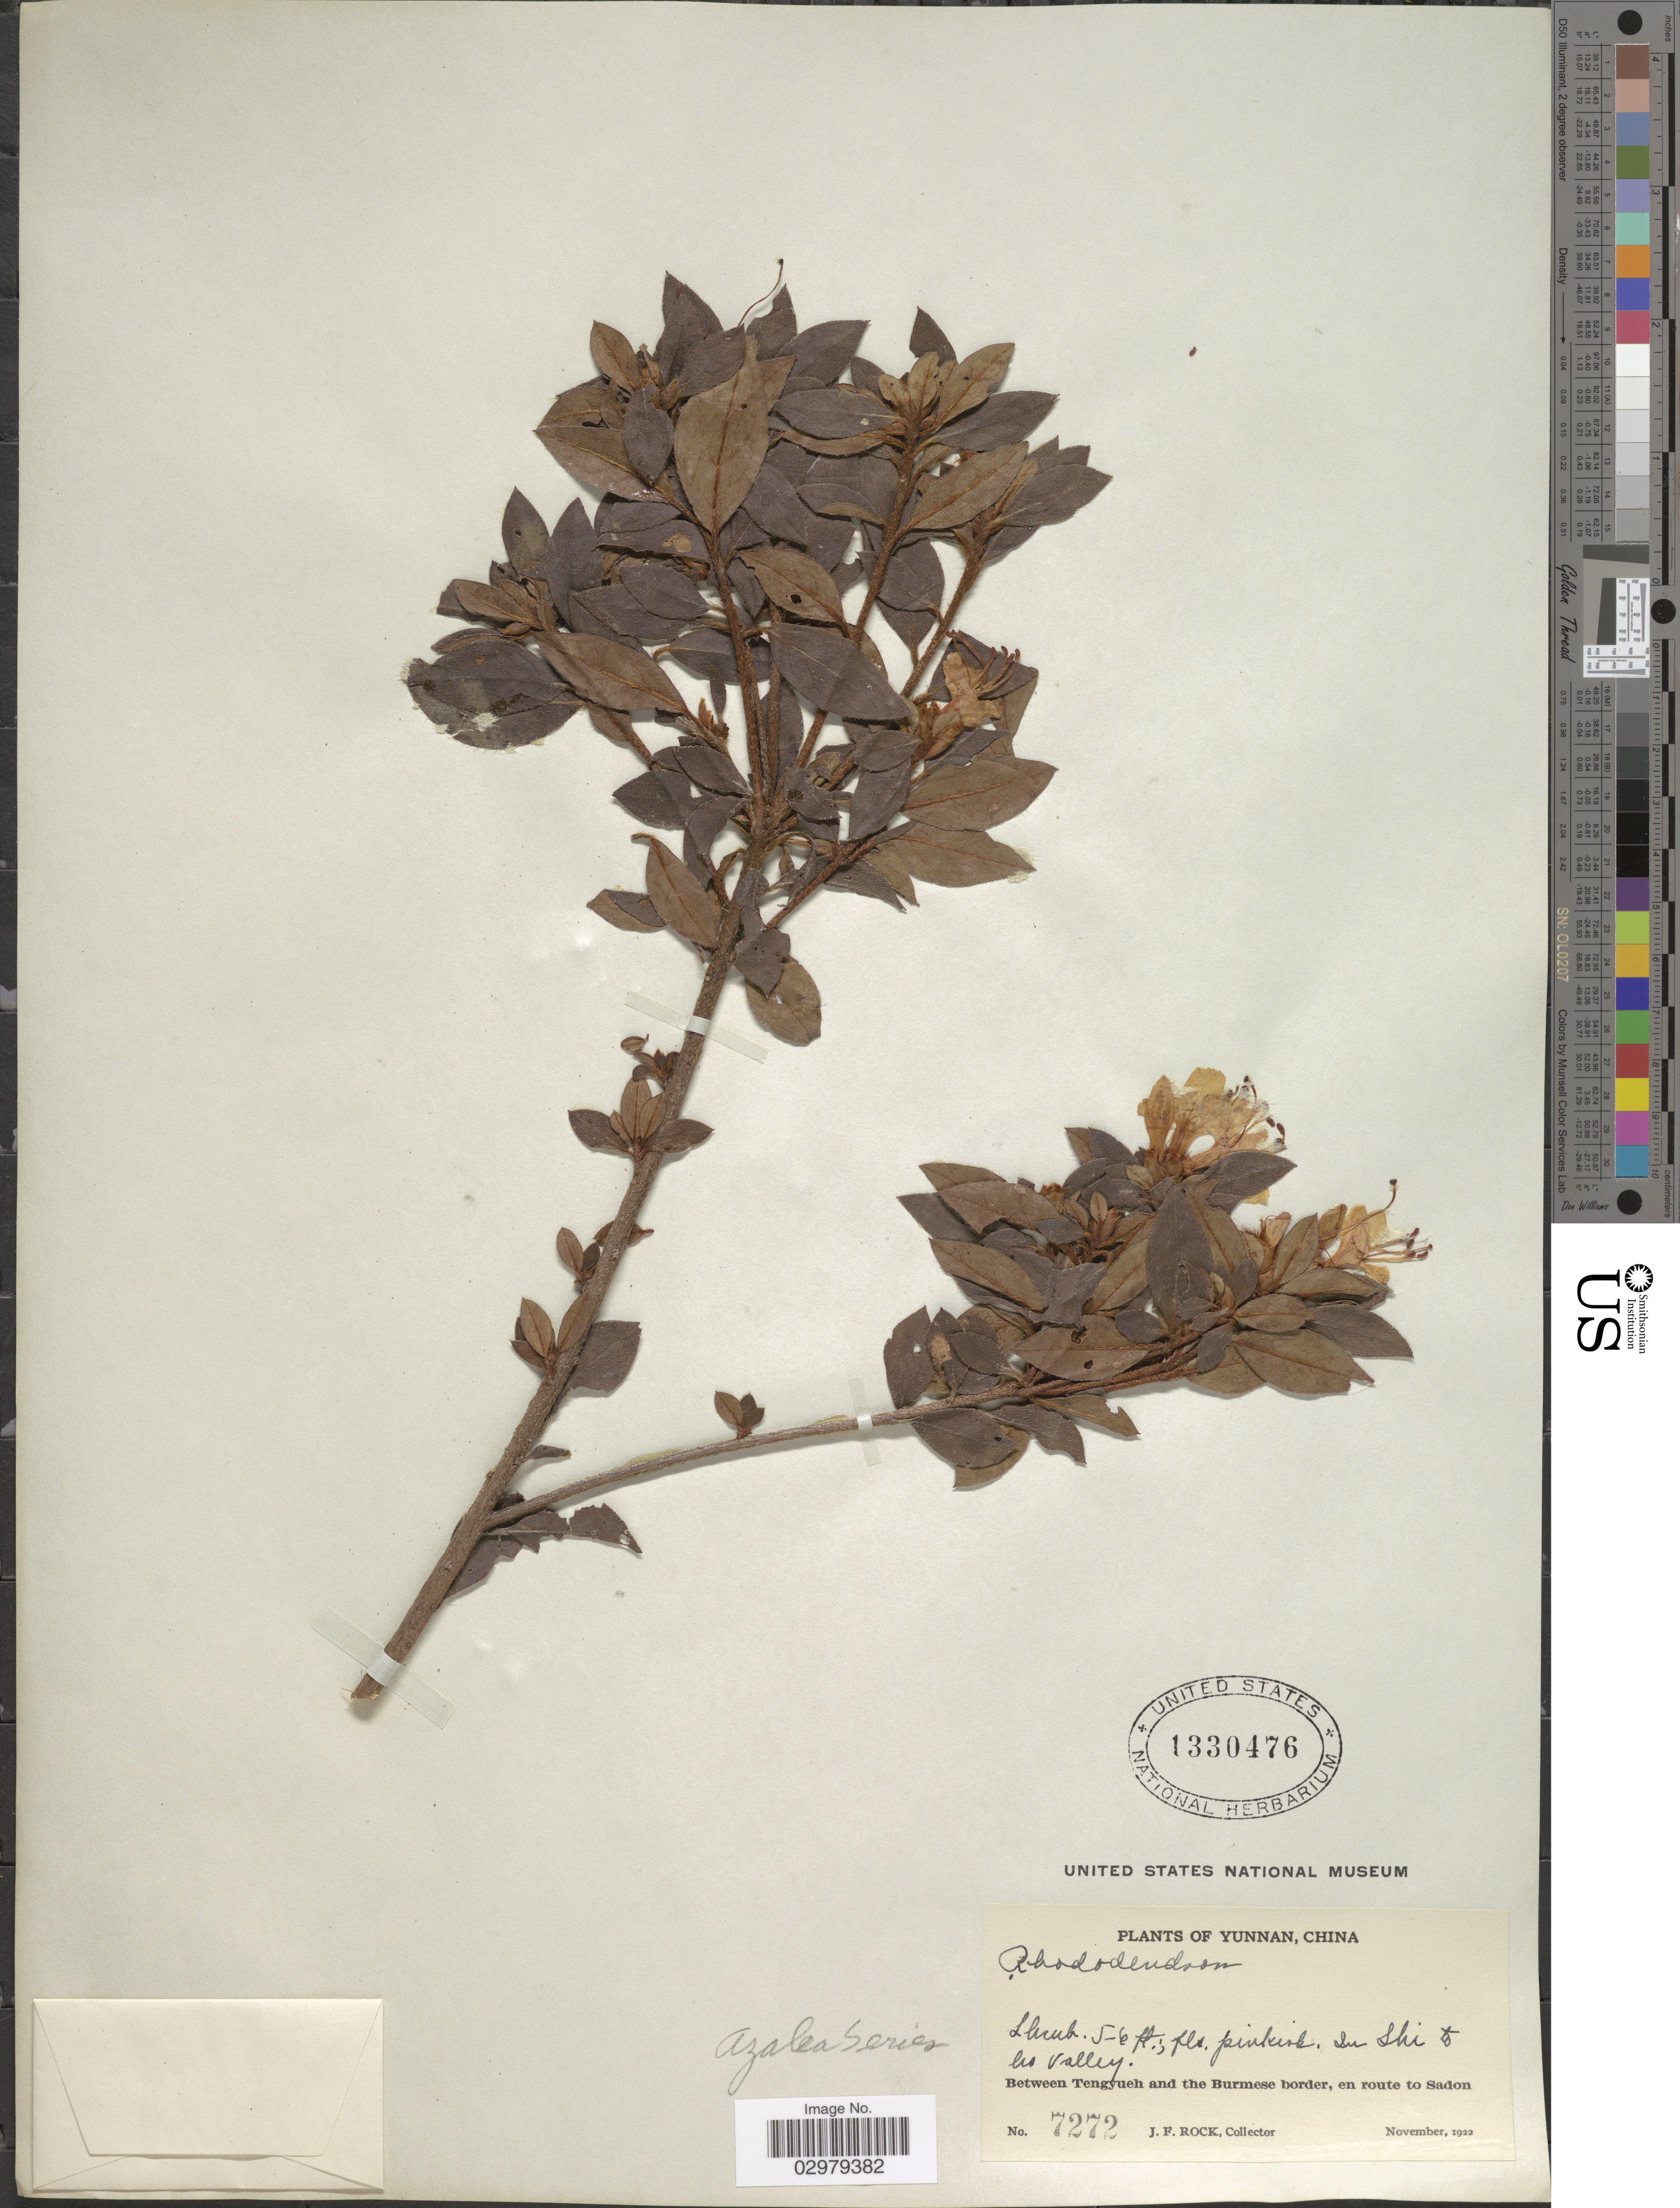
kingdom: Plantae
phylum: Tracheophyta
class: Magnoliopsida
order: Ericales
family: Ericaceae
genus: Rhododendron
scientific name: Rhododendron sp.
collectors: J. Rock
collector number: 7272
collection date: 1922-11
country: China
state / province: Yunnan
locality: In Shi to ho Valley. Between Tengyueh and the Burmese border, en route to Sadon.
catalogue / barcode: US 1330476